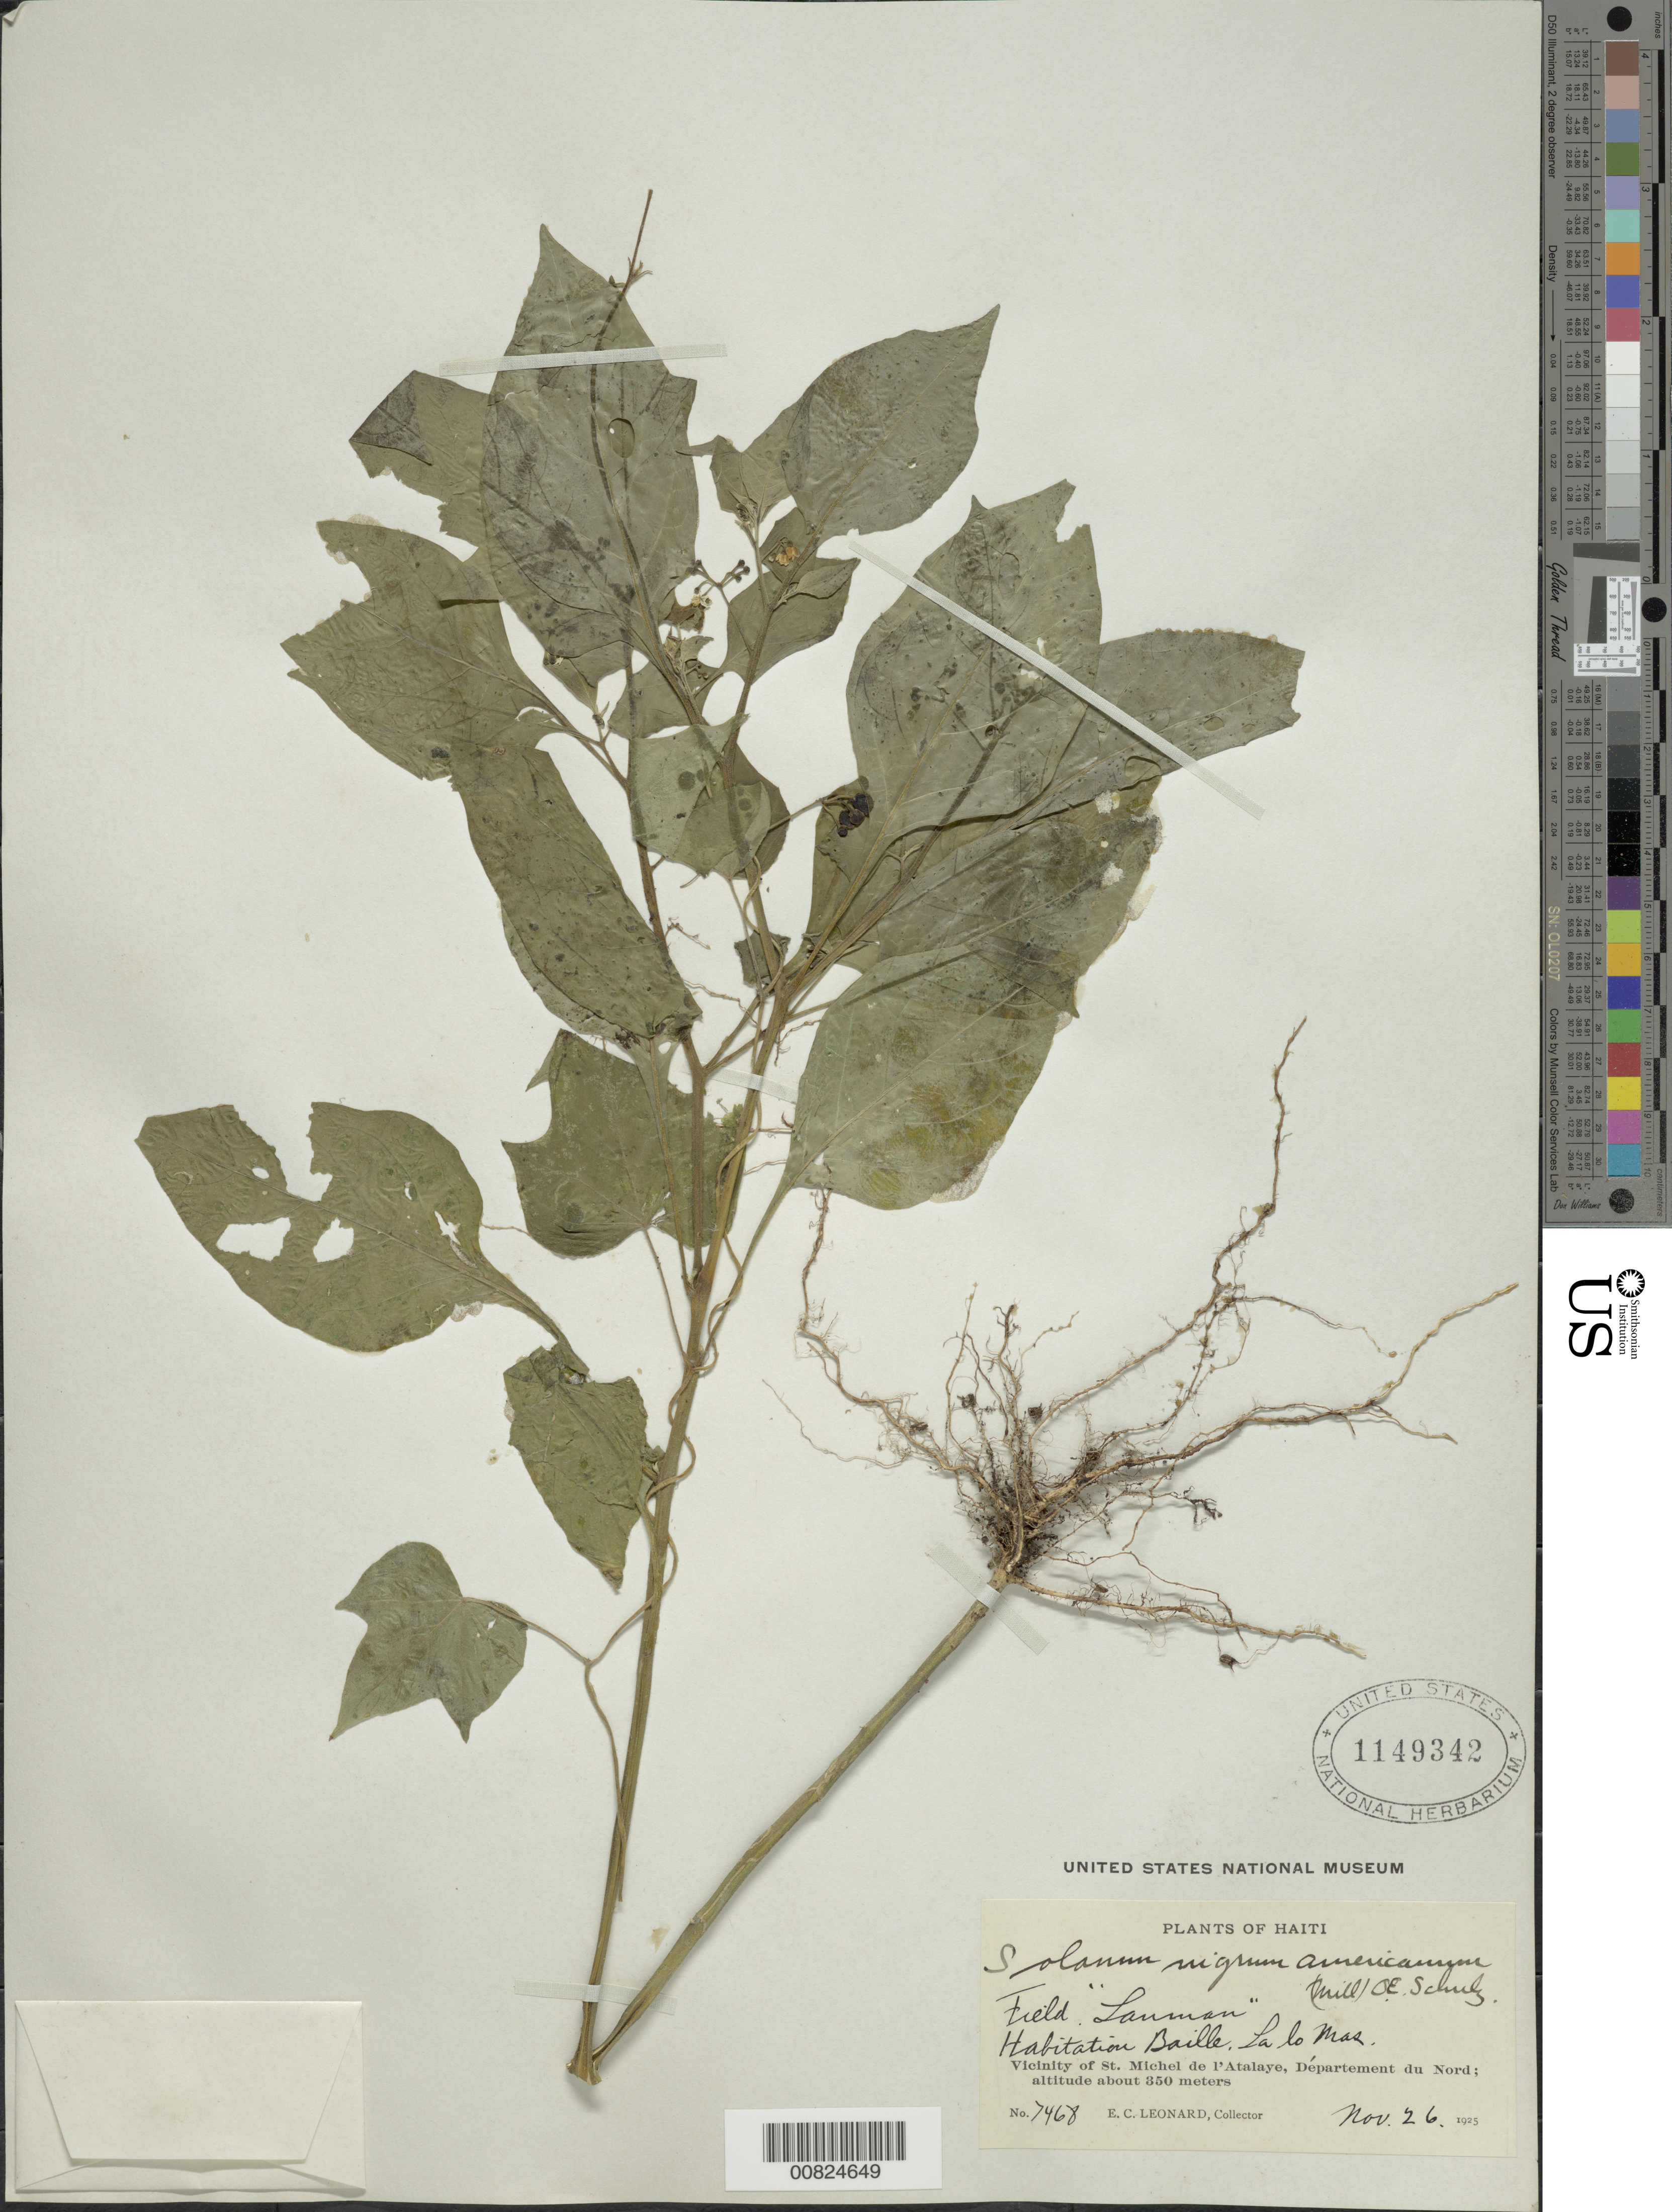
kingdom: Plantae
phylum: Tracheophyta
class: Magnoliopsida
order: Solanales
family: Solanaceae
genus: Solanum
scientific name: Solanum nigrum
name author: L.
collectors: E. C. Leonard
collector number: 7468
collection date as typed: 26 Nov 1925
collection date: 1925-11-26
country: Haiti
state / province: Artibonite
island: Hispaniola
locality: Vicinity of St. Michel de l'Atalaye, Habitation Baille, La lo Mas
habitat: Field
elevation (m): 350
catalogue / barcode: US 1149342